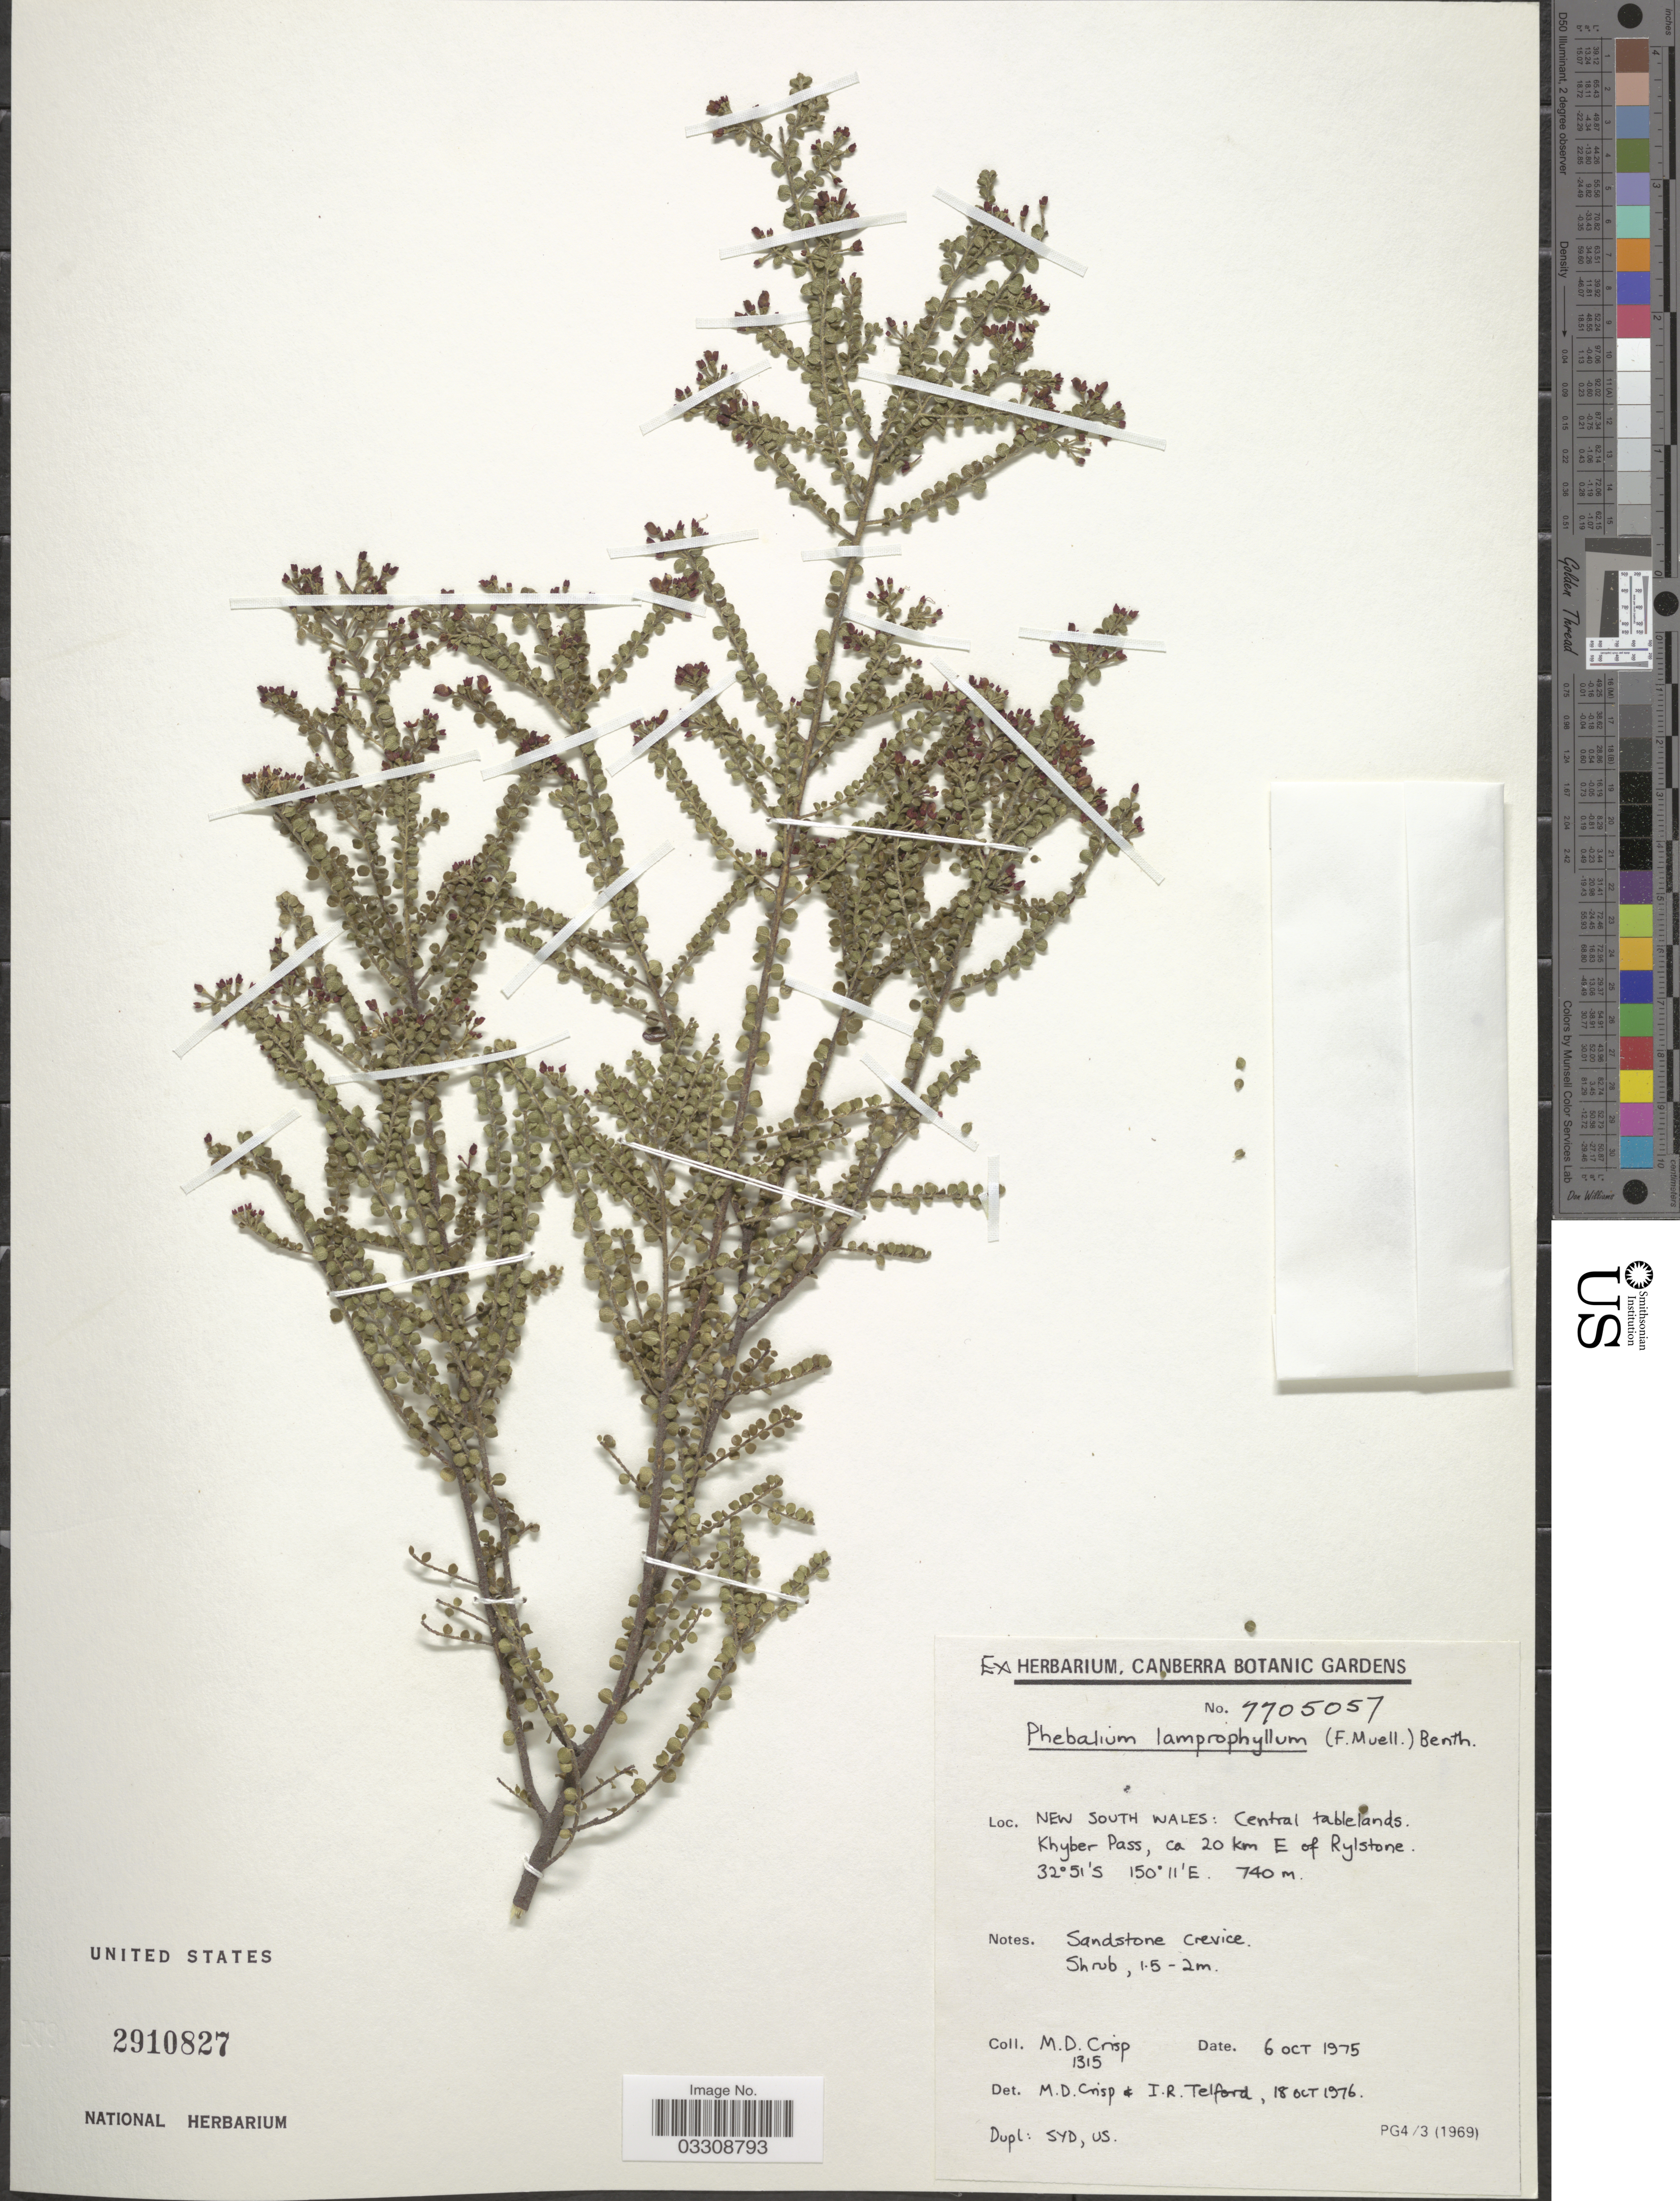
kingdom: Plantae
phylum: Tracheophyta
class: Magnoliopsida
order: Sapindales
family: Rutaceae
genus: Leionema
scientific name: Leionema lamprophyllum subsp. orbiculare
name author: F.M. Anderson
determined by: Anderson, F. M.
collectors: M. Crisp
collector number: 1315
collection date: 1975-10-06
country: Australia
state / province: New South Wales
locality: Central tablelands. Khyber Pass, ca 20 km E of Rylstone.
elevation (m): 740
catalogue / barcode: US 2910827